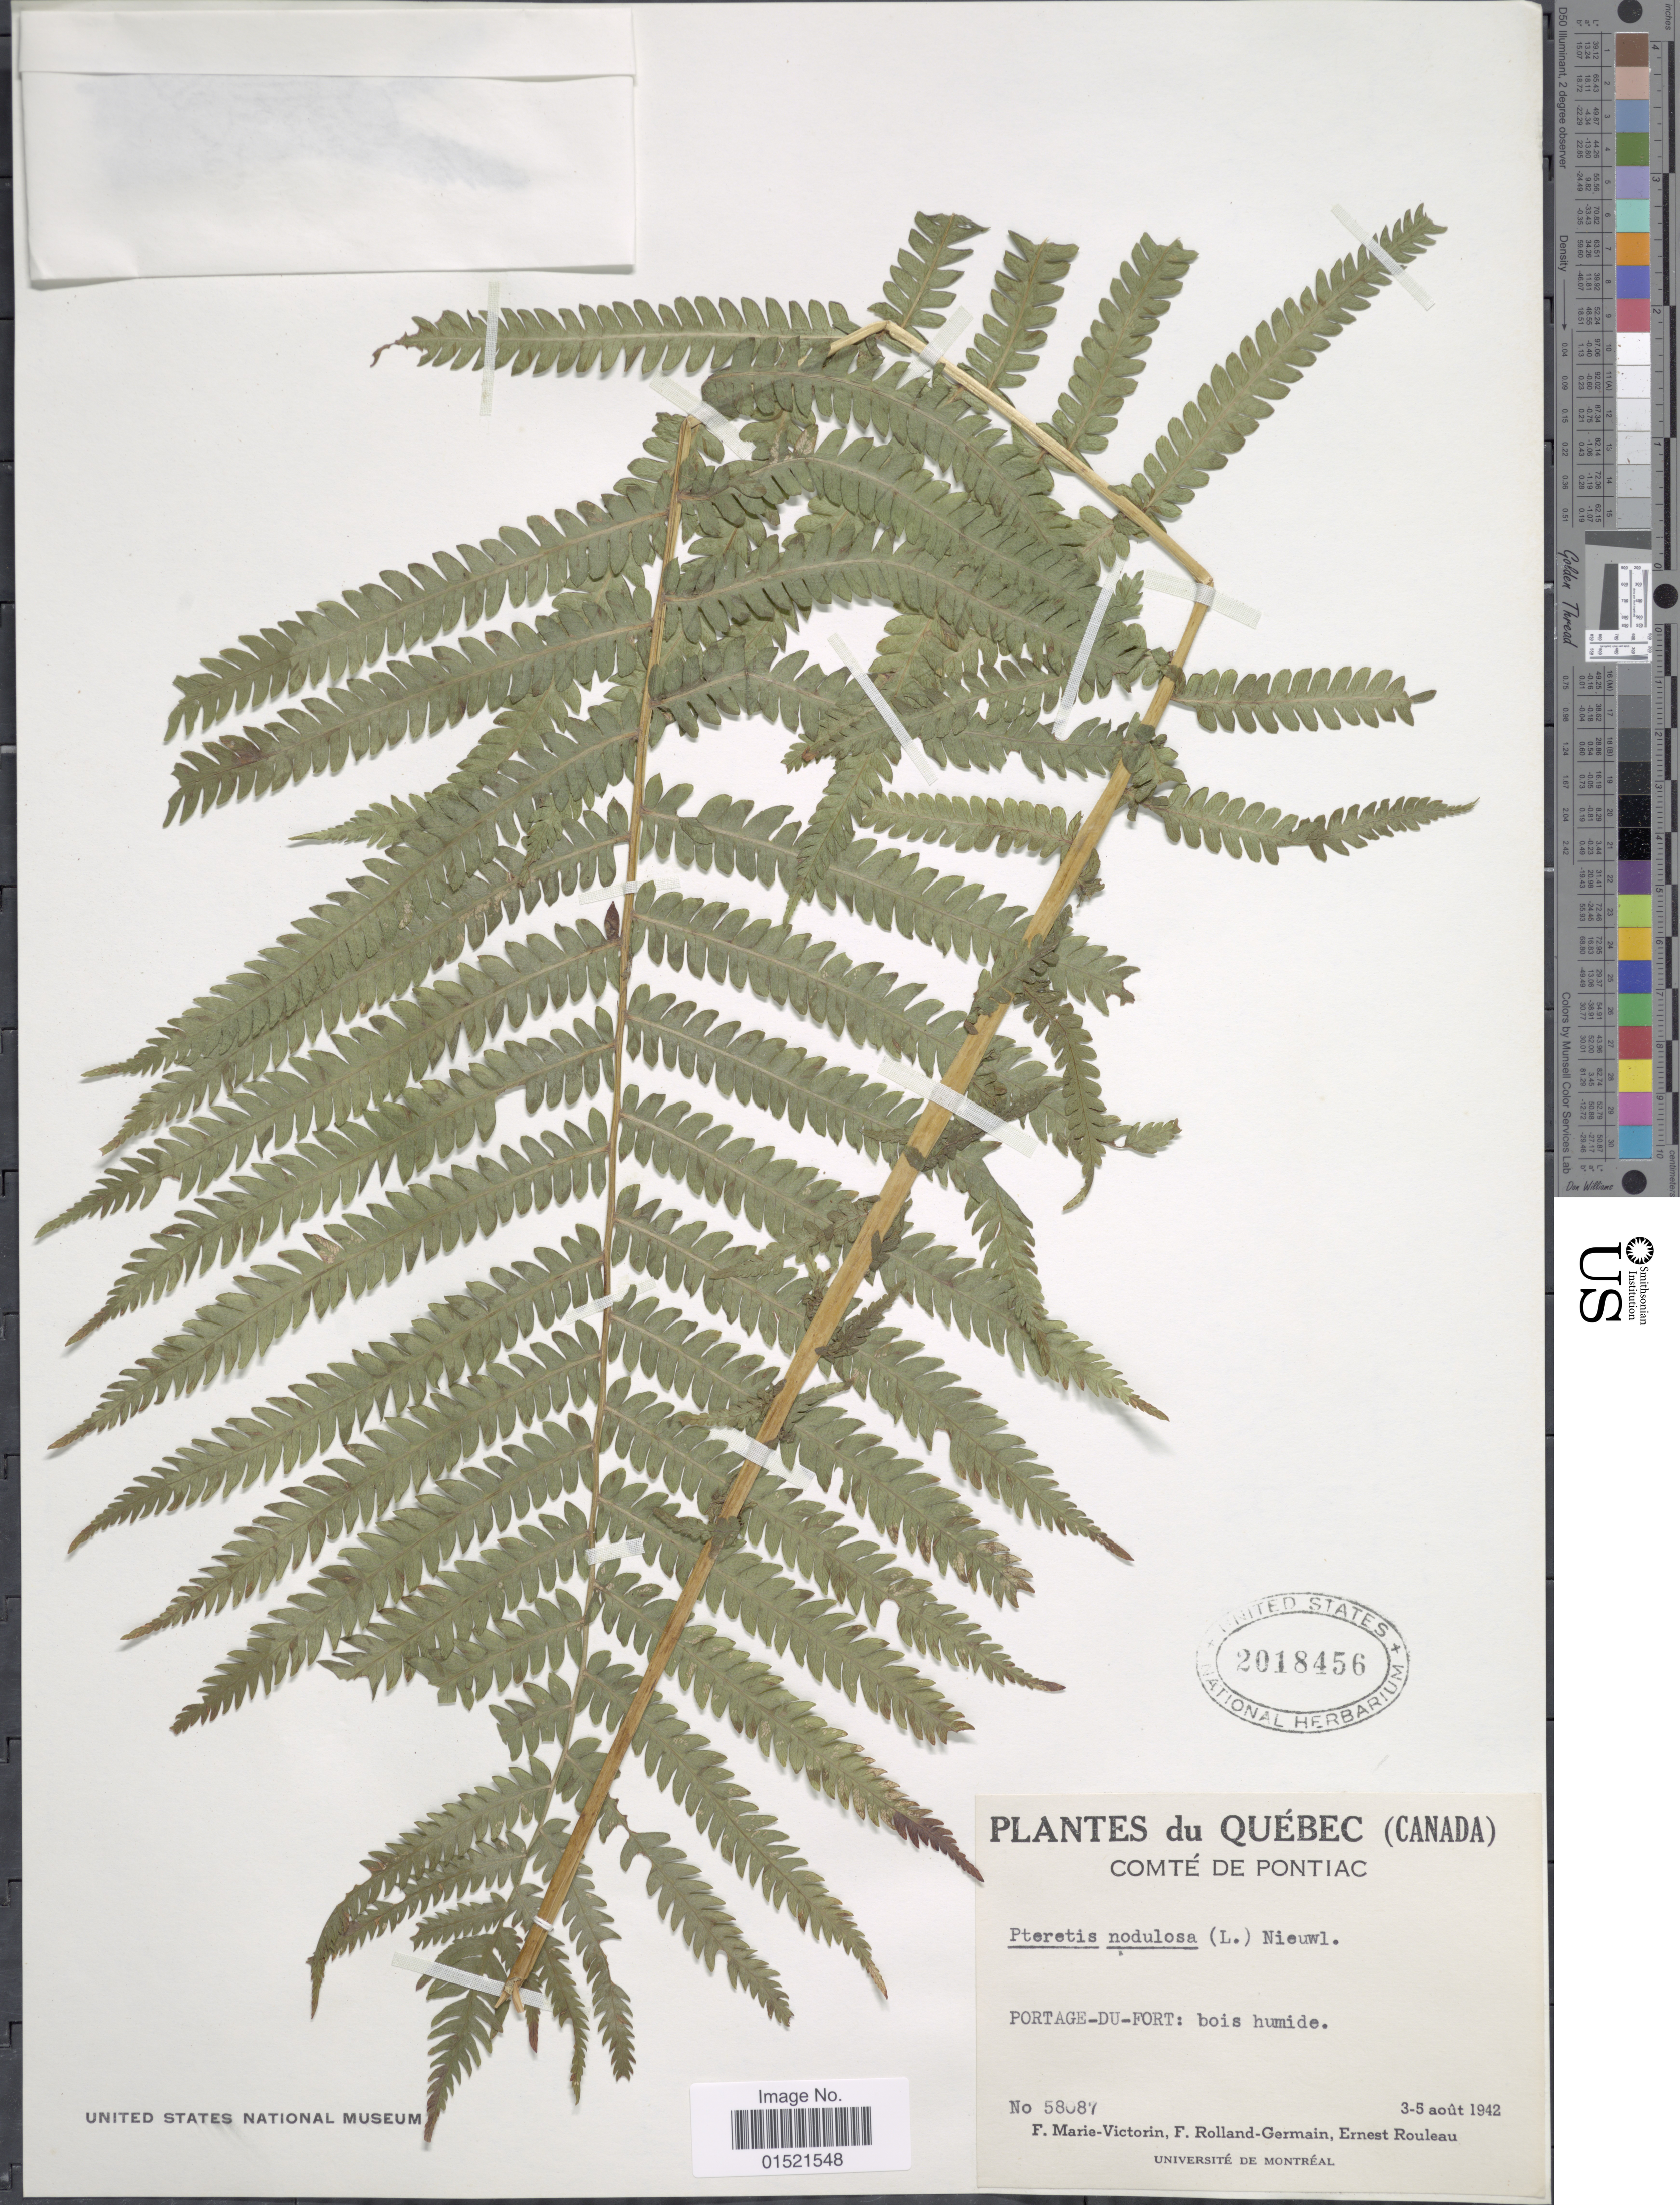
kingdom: Plantae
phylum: Tracheophyta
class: Polypodiopsida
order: Polypodiales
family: Onocleaceae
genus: Matteuccia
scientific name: Matteuccia struthiopteris var. pensylvanica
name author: (Willd.) C.V. Morton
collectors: F. Marie-Victorin, Rolland-Germain & J. Rouleau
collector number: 58087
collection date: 1942-08-03/1942-08-05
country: Canada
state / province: Quebec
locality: Quebec, Comte de Pontiac, Portage-Du-Fort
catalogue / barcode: US 2018456